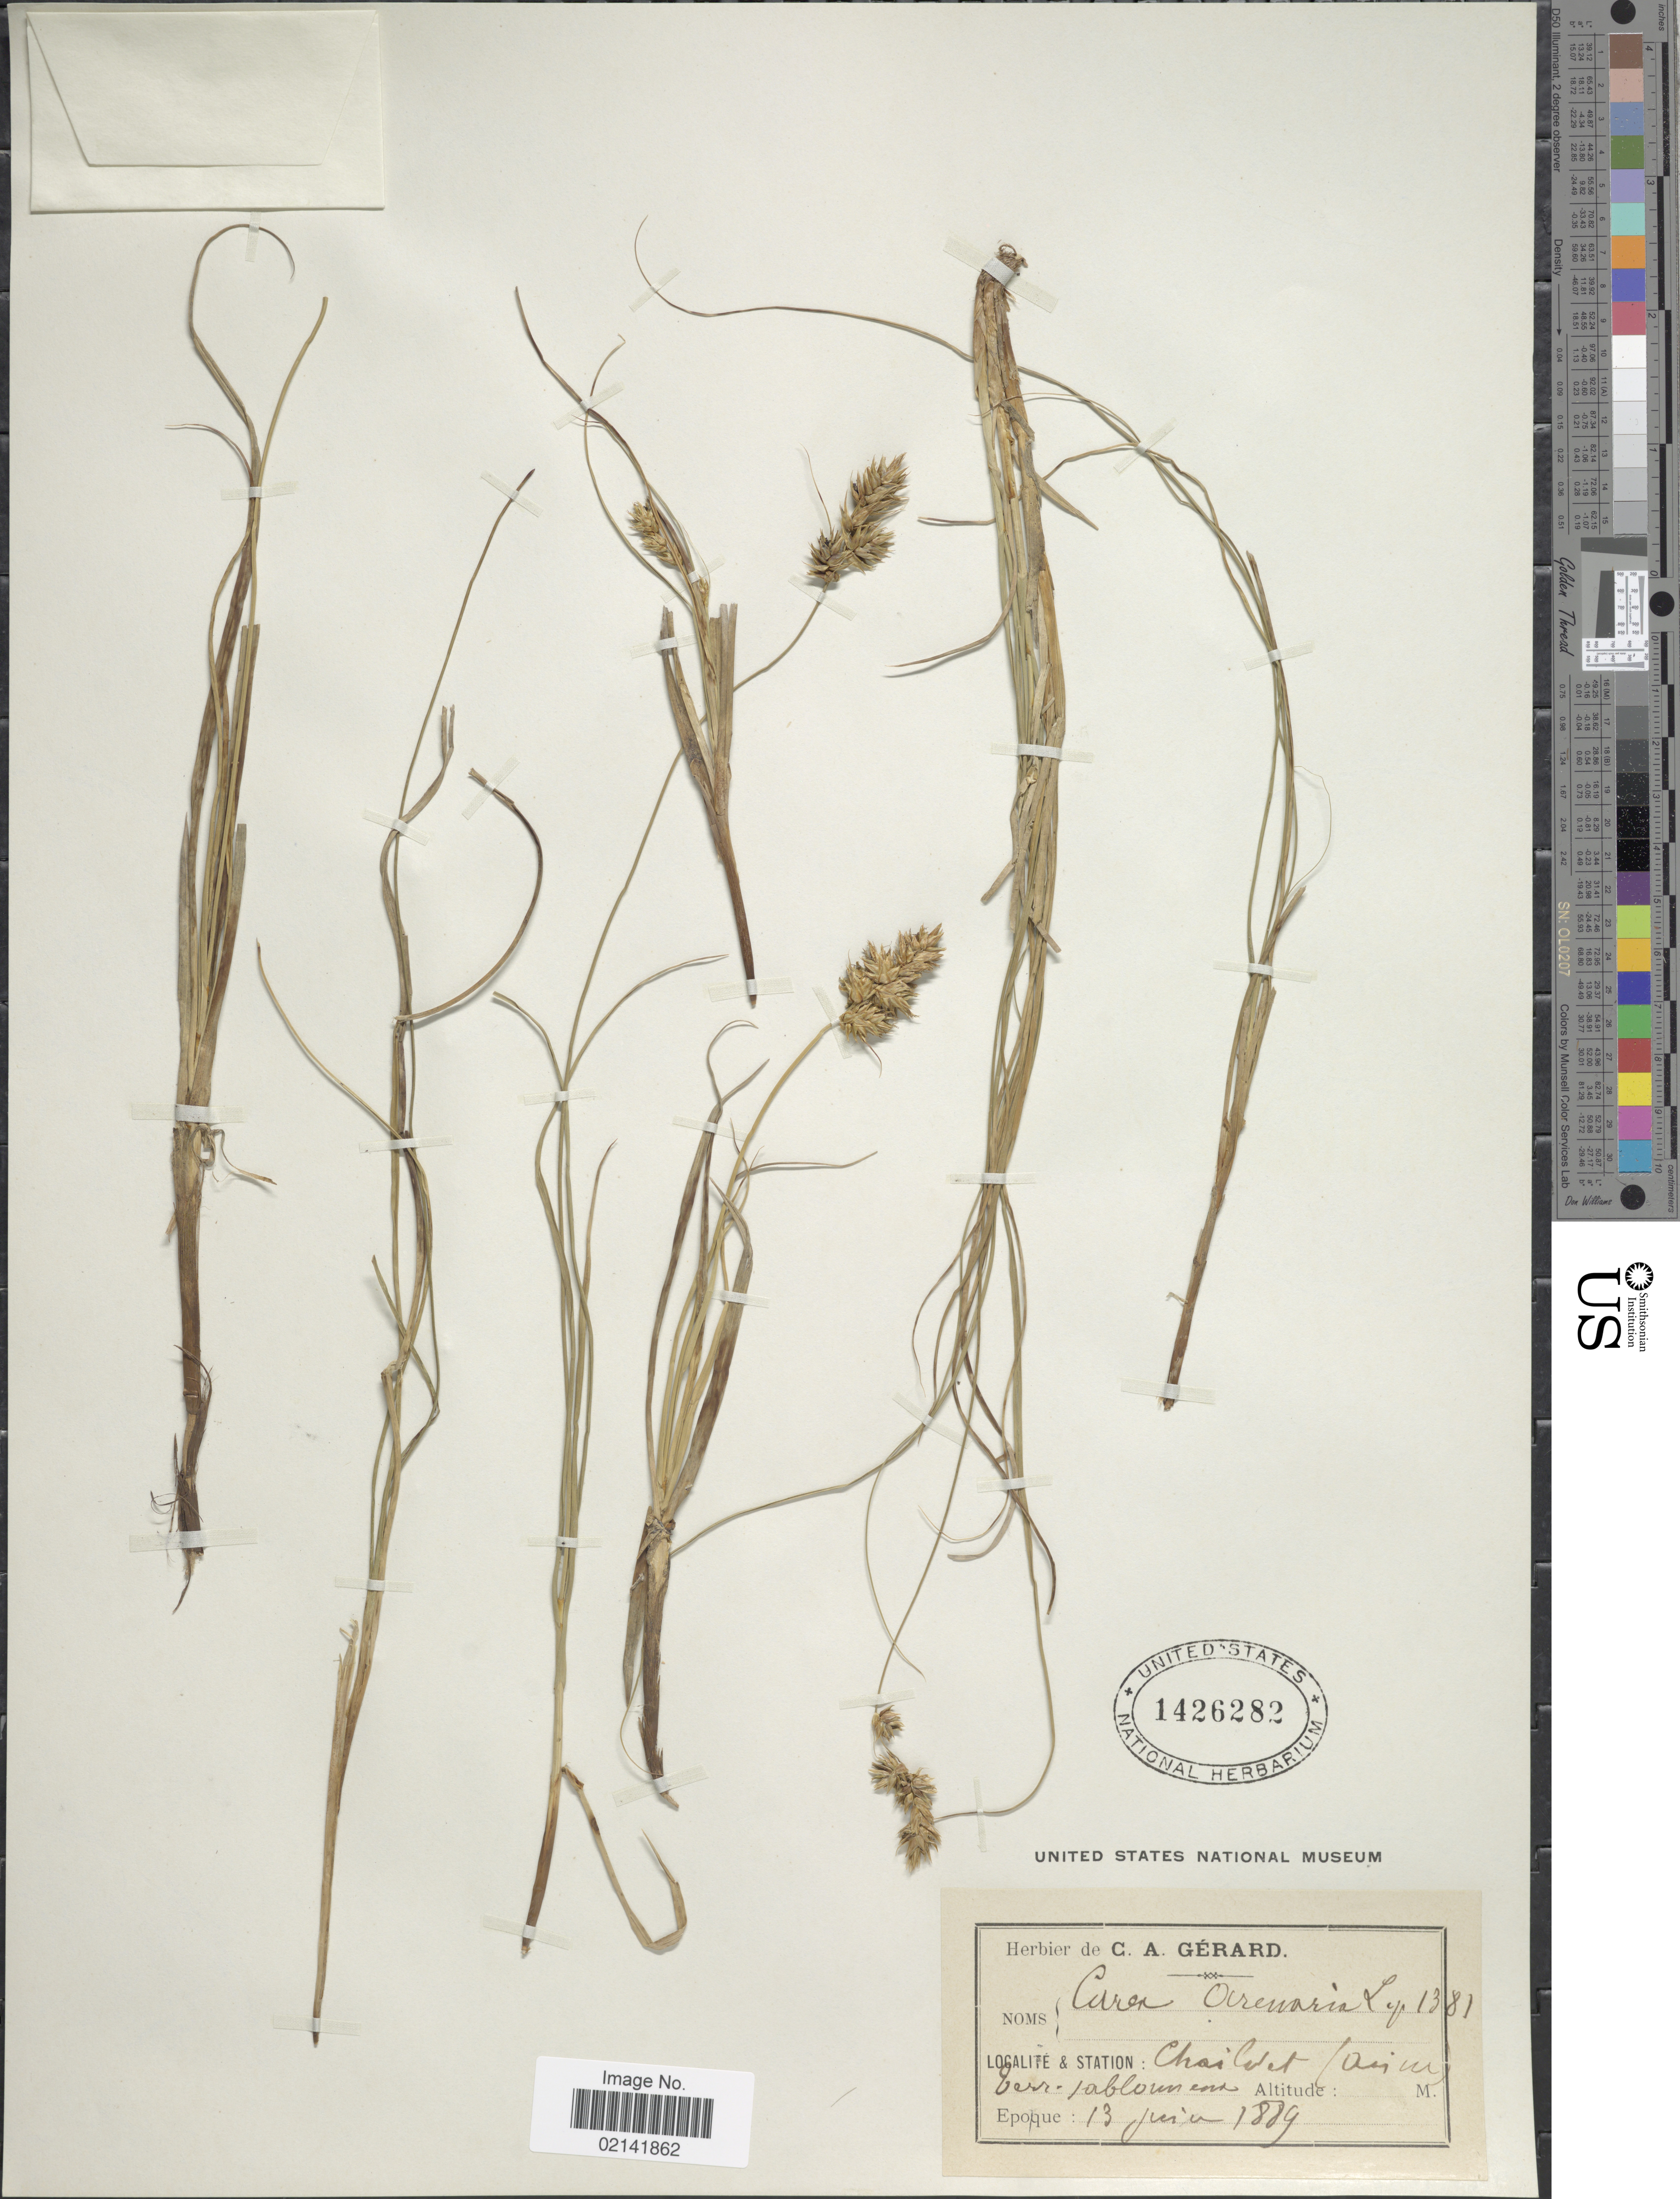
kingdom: Plantae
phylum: Tracheophyta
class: Liliopsida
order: Poales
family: Cyperaceae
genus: Carex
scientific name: Carex arenaria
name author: L.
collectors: Ex herb. de C. A. Gérard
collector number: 1381?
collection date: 1889-06-13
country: France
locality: Chailoet (aim) terr-/ abloumend [interpreted]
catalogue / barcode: US 1426282